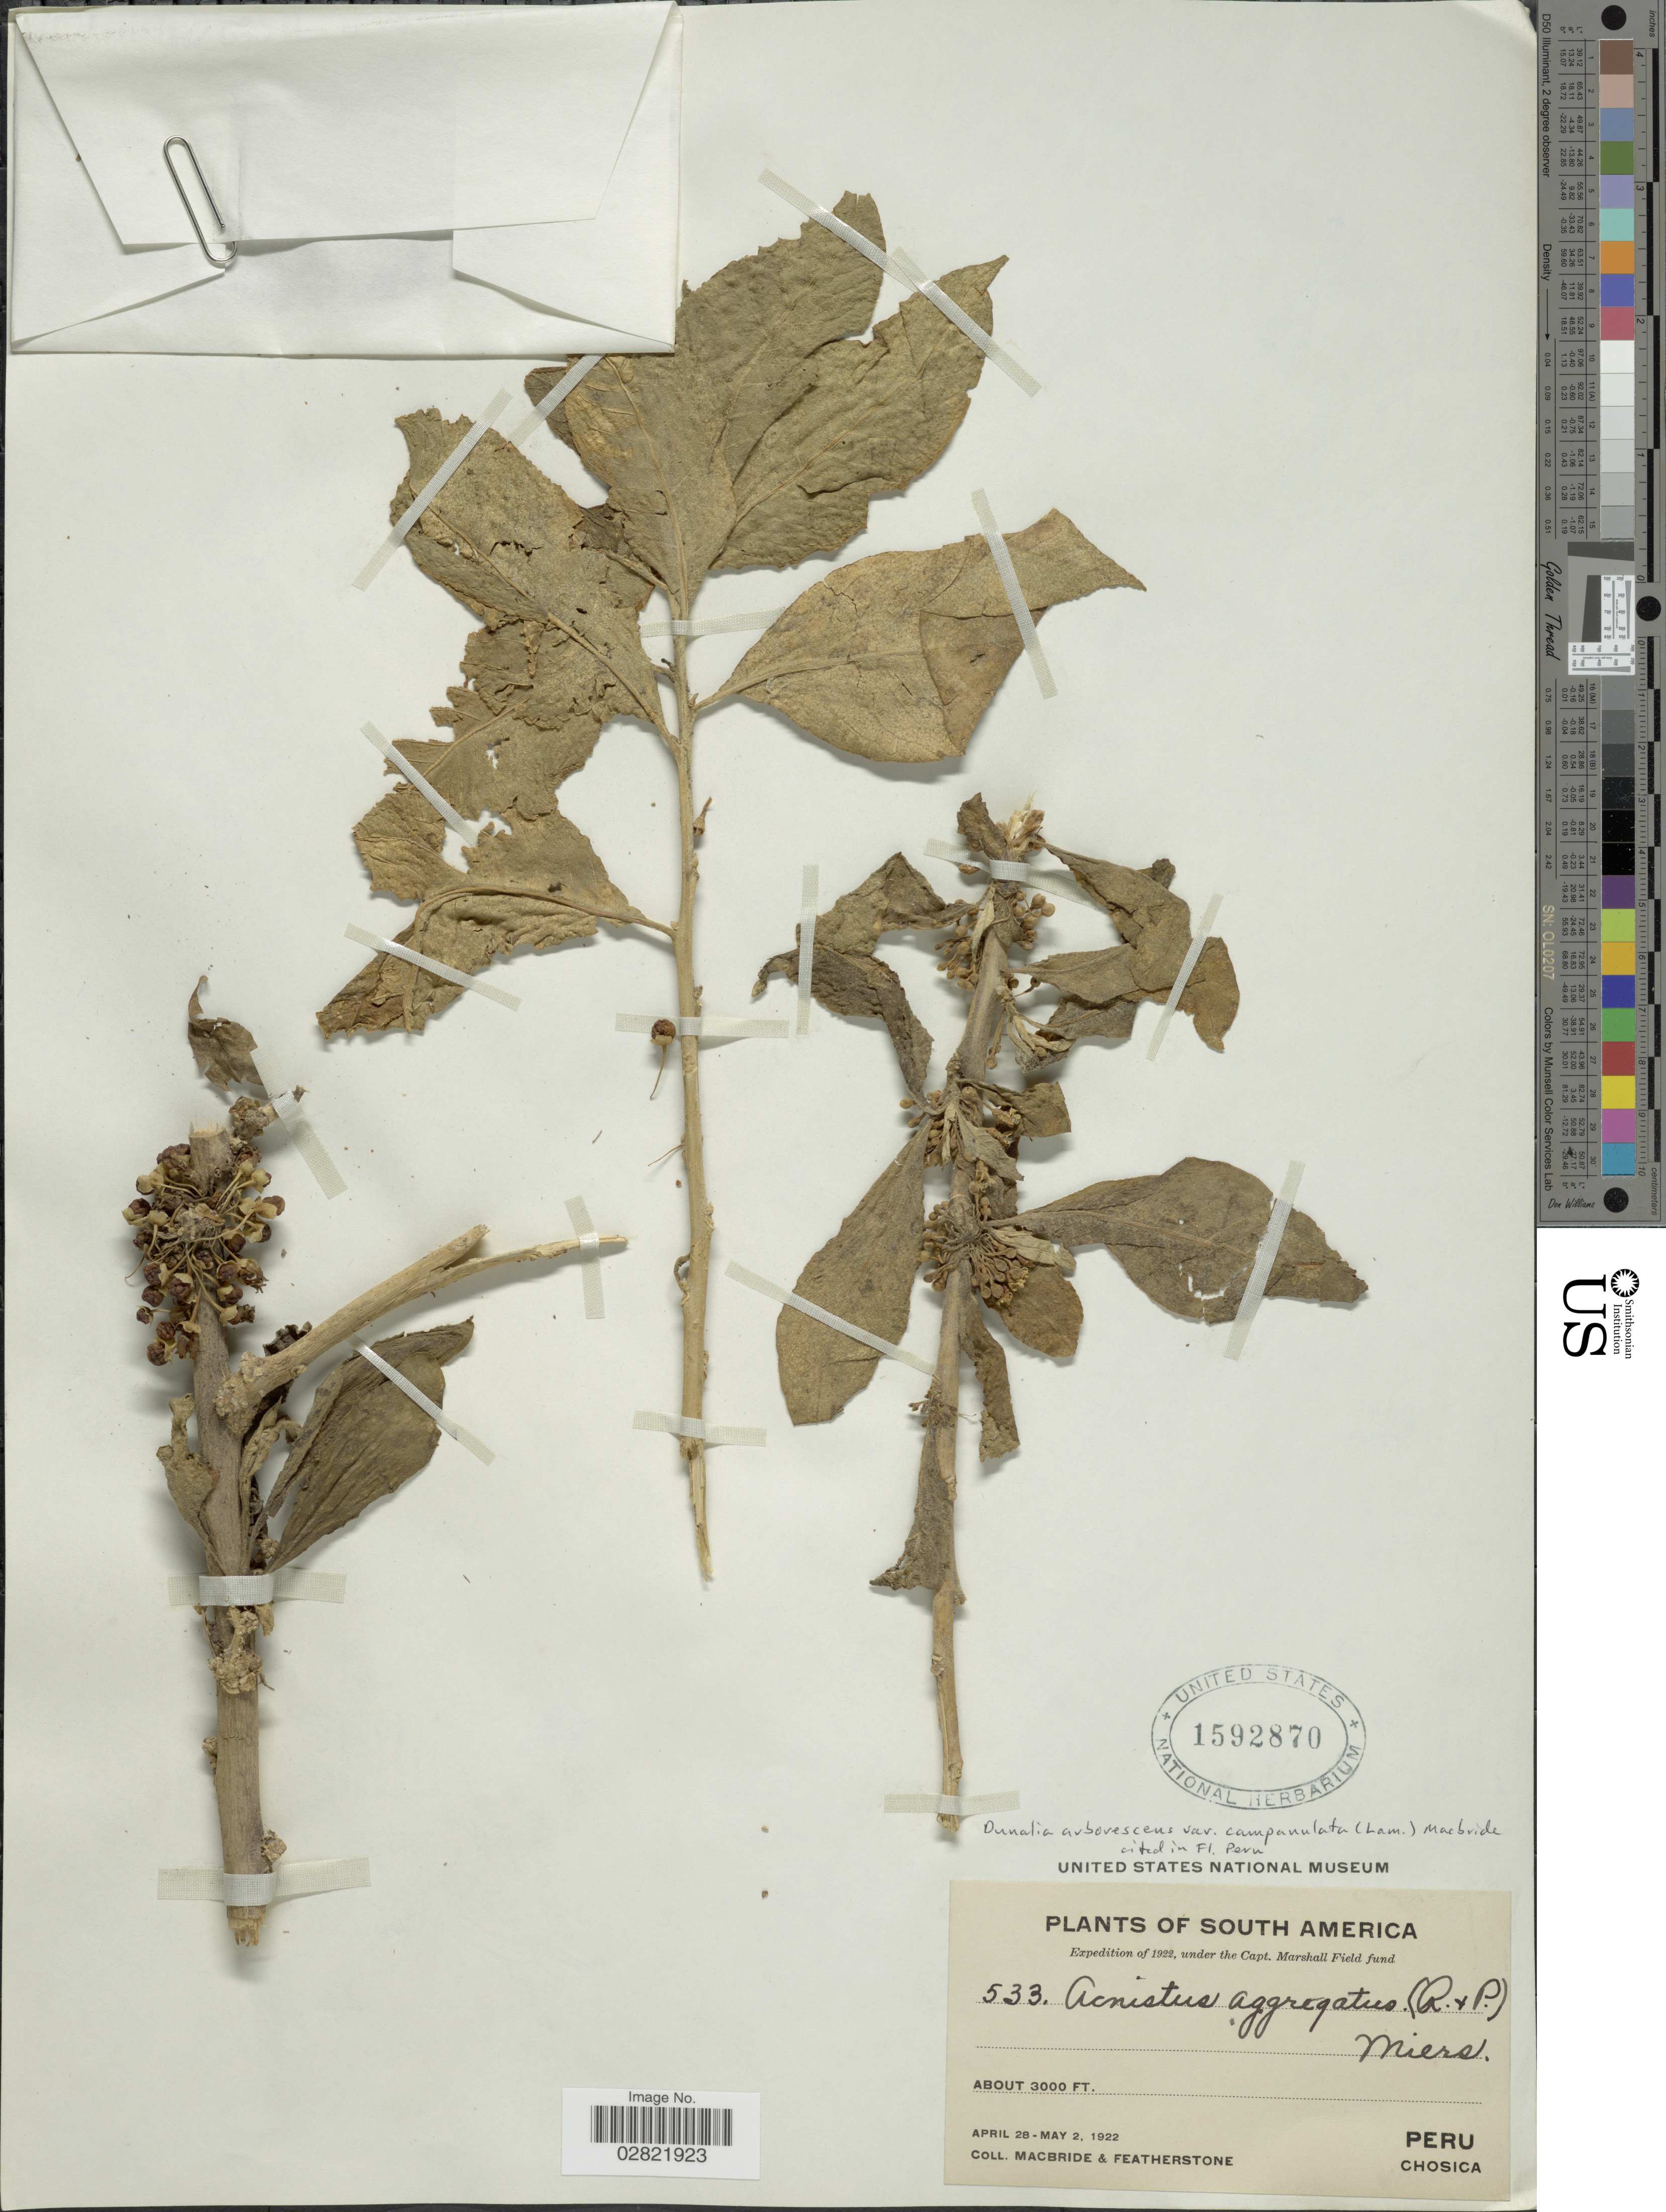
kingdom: Plantae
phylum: Tracheophyta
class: Magnoliopsida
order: Solanales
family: Solanaceae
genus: Acnistus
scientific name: Acnistus arborescens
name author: (L.) Schltdl.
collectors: Macbride, -- & -. Featherstone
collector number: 533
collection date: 1922-04-28/1922-05-02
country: Peru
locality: Chosica.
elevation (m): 914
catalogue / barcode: US 1592870